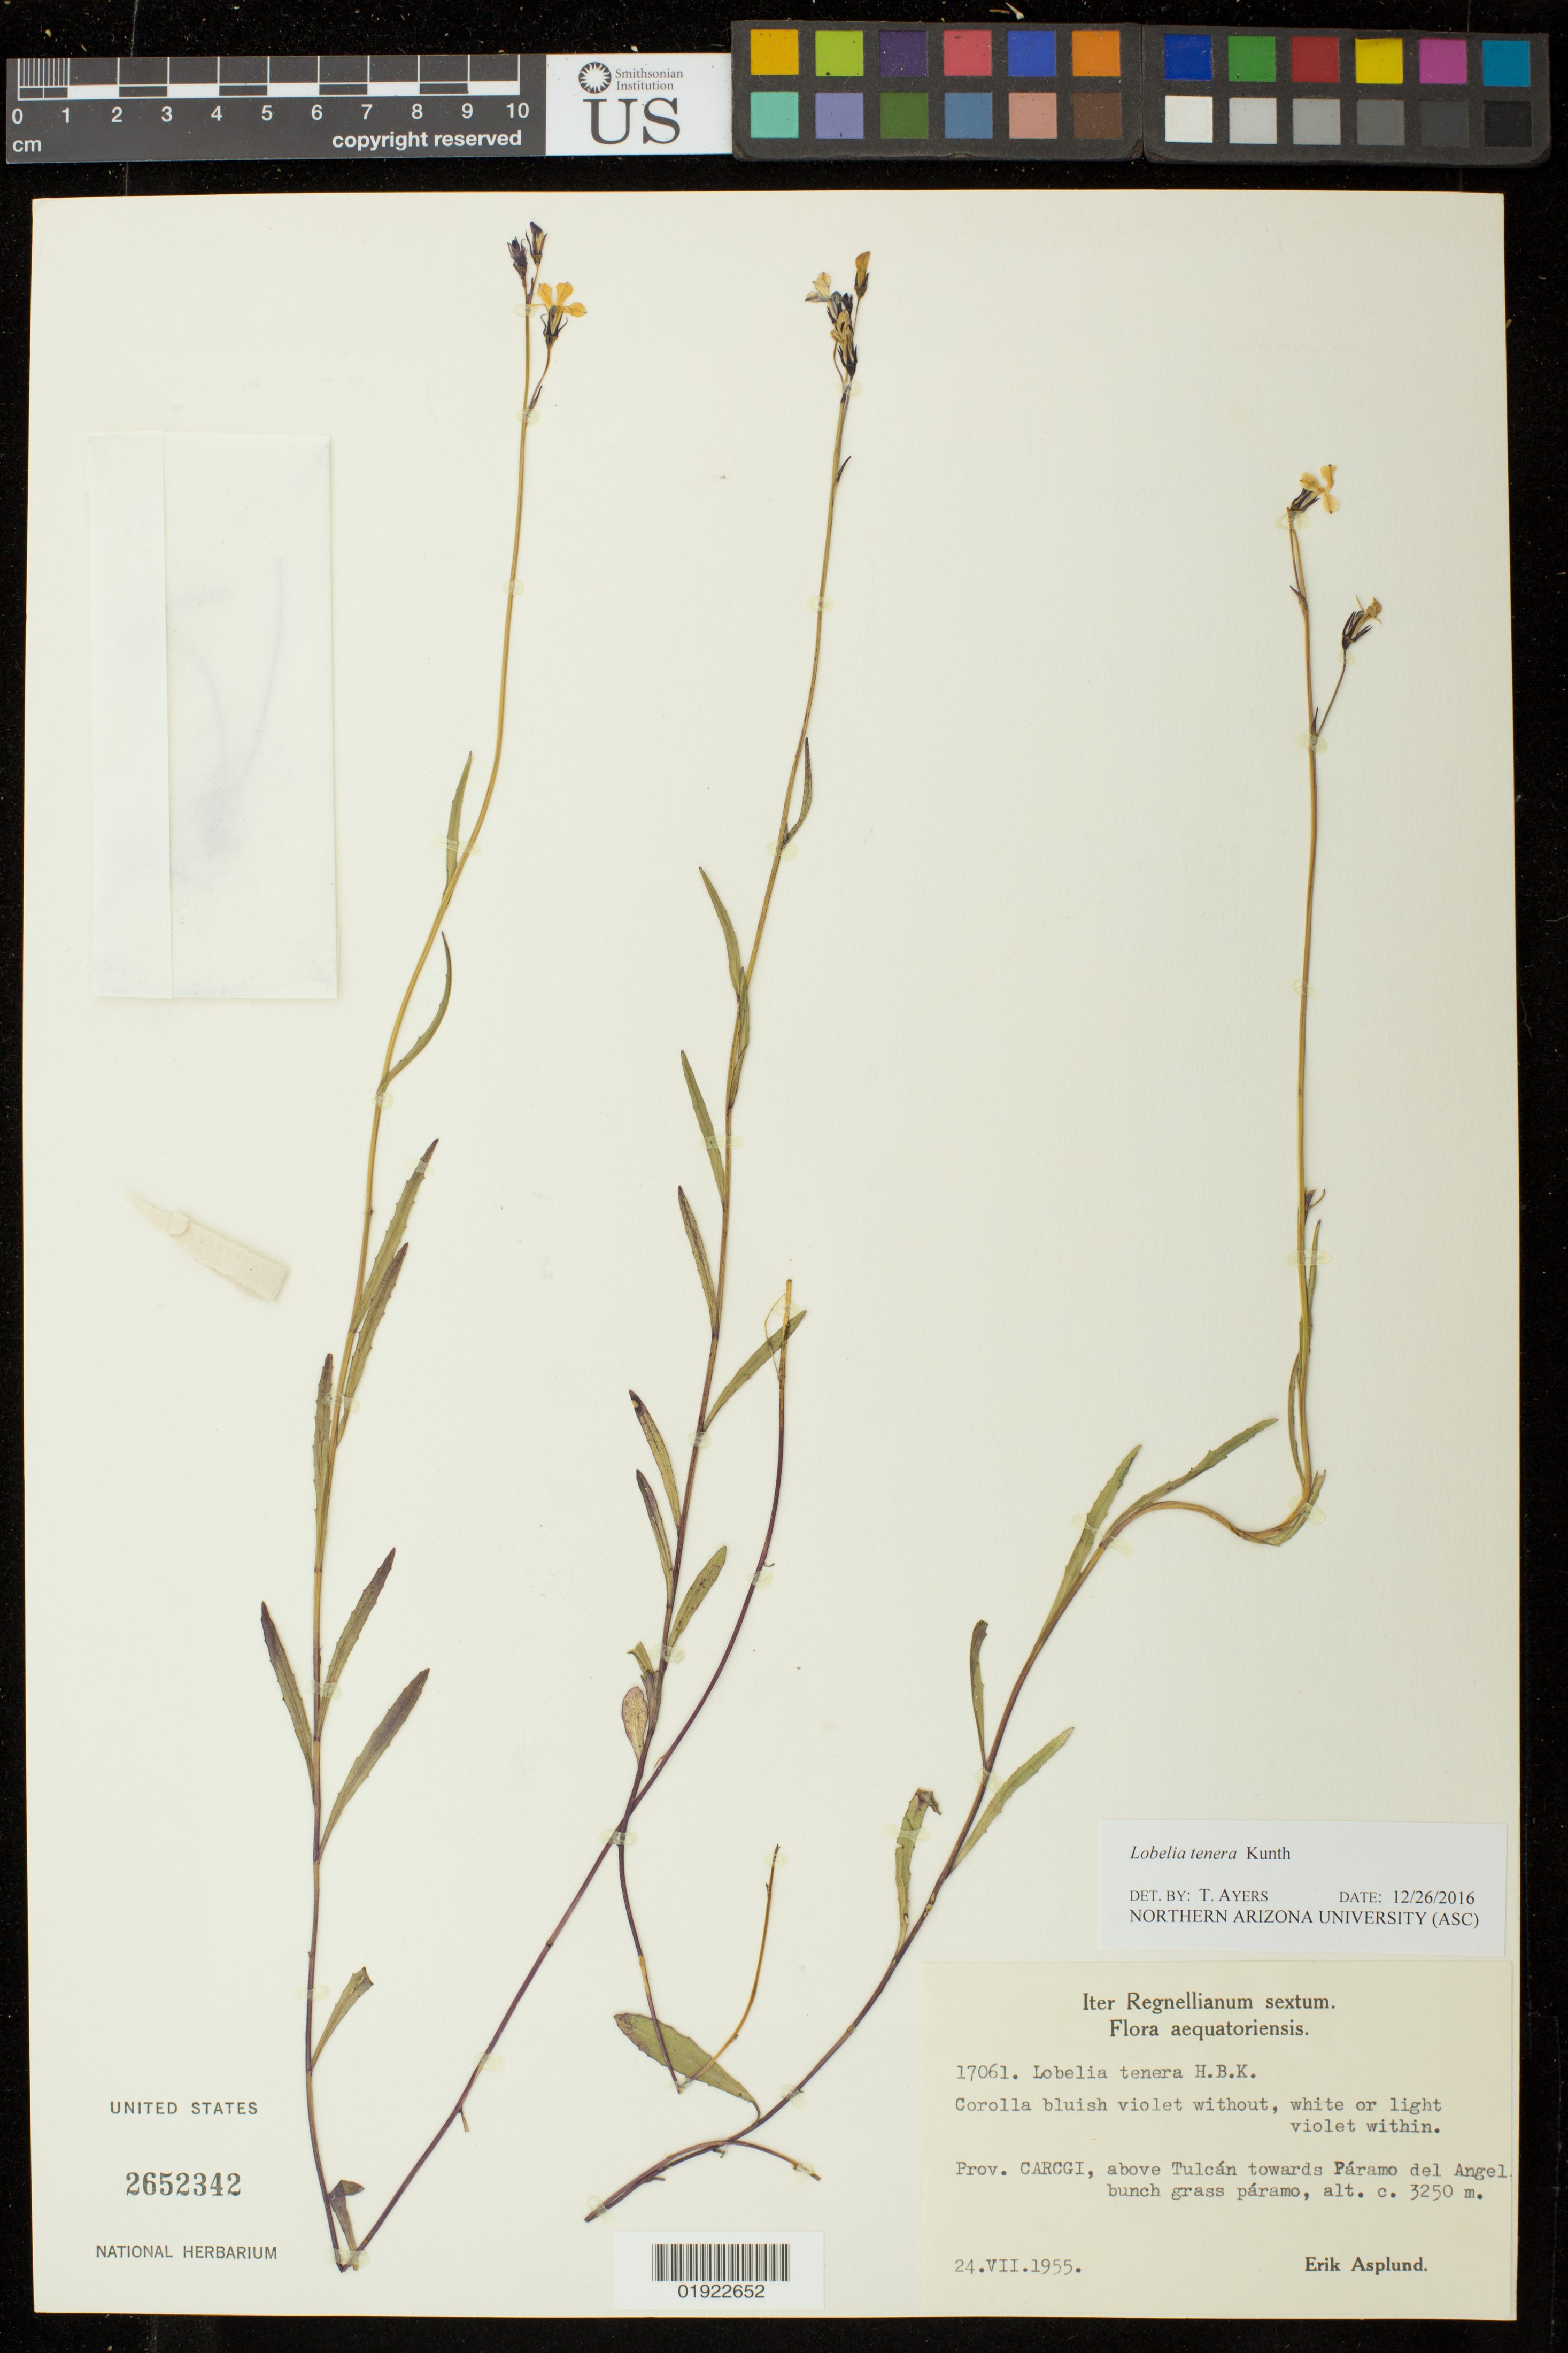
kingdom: Plantae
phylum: Tracheophyta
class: Magnoliopsida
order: Asterales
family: Campanulaceae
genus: Lobelia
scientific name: Lobelia tenera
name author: Kunth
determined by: Ayers, Tina J.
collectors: E. Asplund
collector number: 17061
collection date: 1955-07-24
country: Ecuador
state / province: Carchi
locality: Above Tulcan towards Paramo del Angel.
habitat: Bunch grass paramo.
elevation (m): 3250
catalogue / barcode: US 2652342